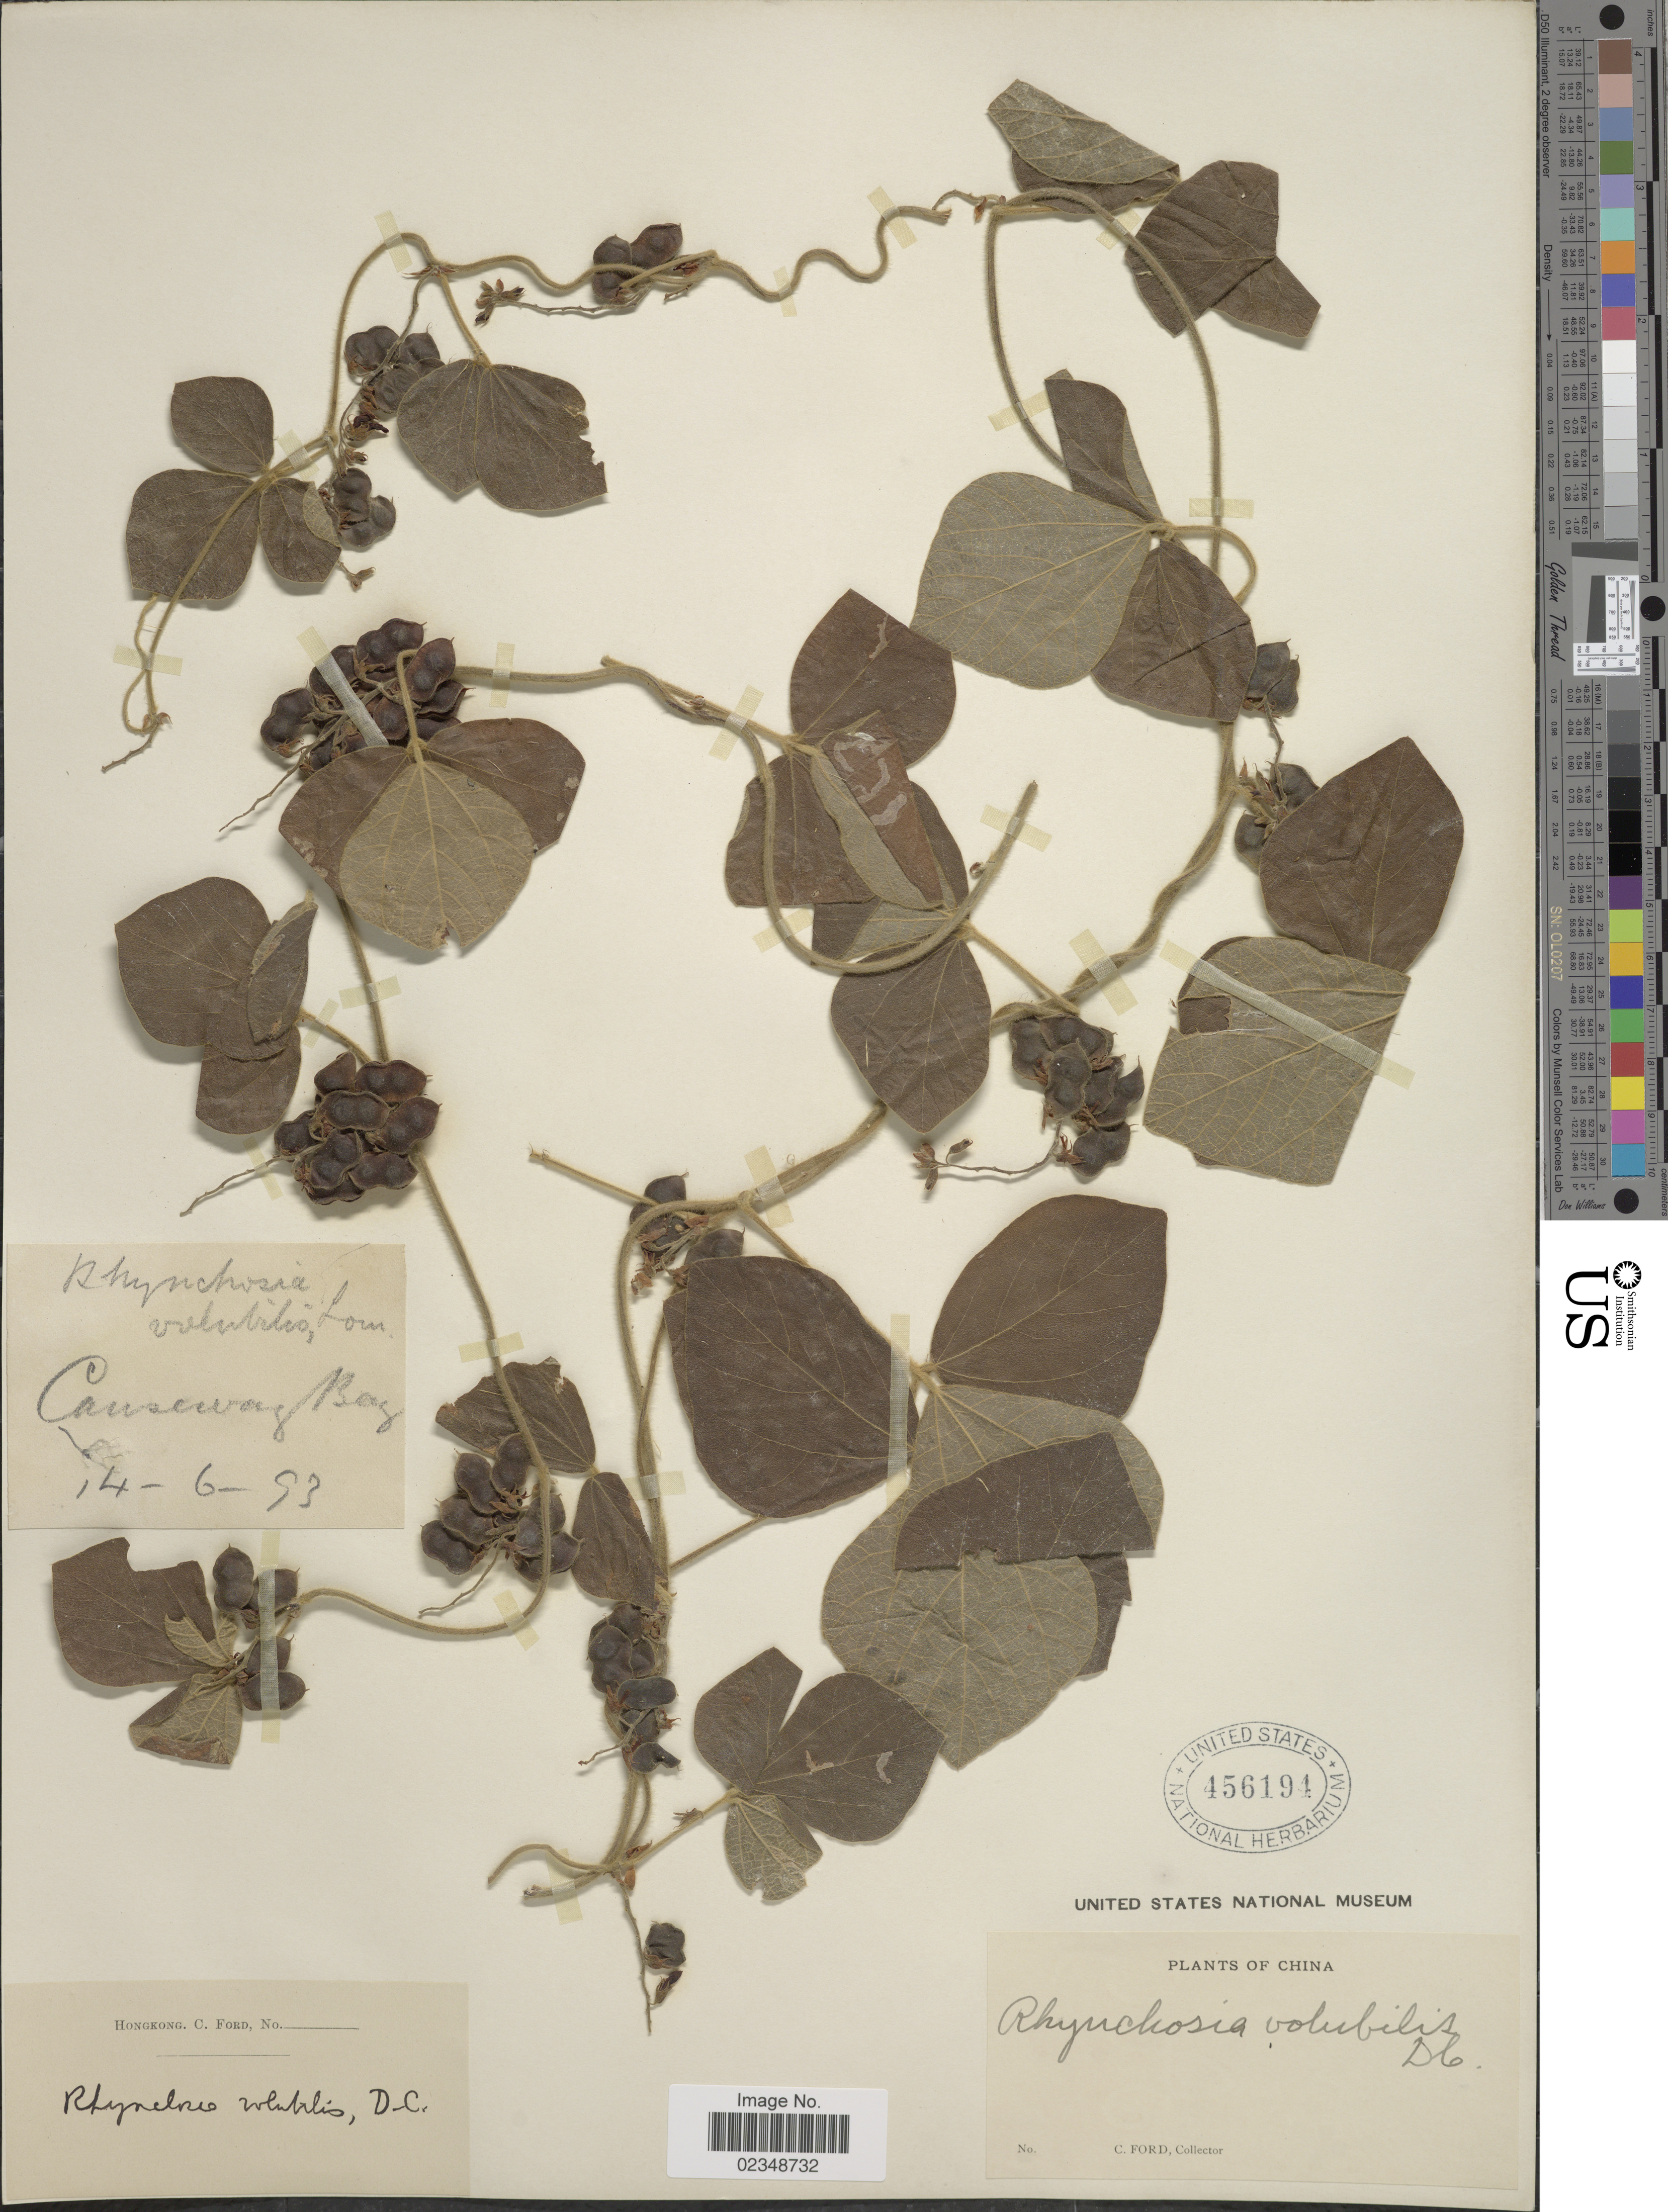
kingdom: Plantae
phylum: Tracheophyta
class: Magnoliopsida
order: Fabales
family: Fabaceae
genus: Rhynchosia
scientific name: Rhynchosia volubilis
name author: (Michx.) Wood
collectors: C. Ford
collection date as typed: Transcribed d/m/y: 14/6/93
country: China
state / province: Hong Kong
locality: Causeway Bay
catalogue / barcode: US 456194